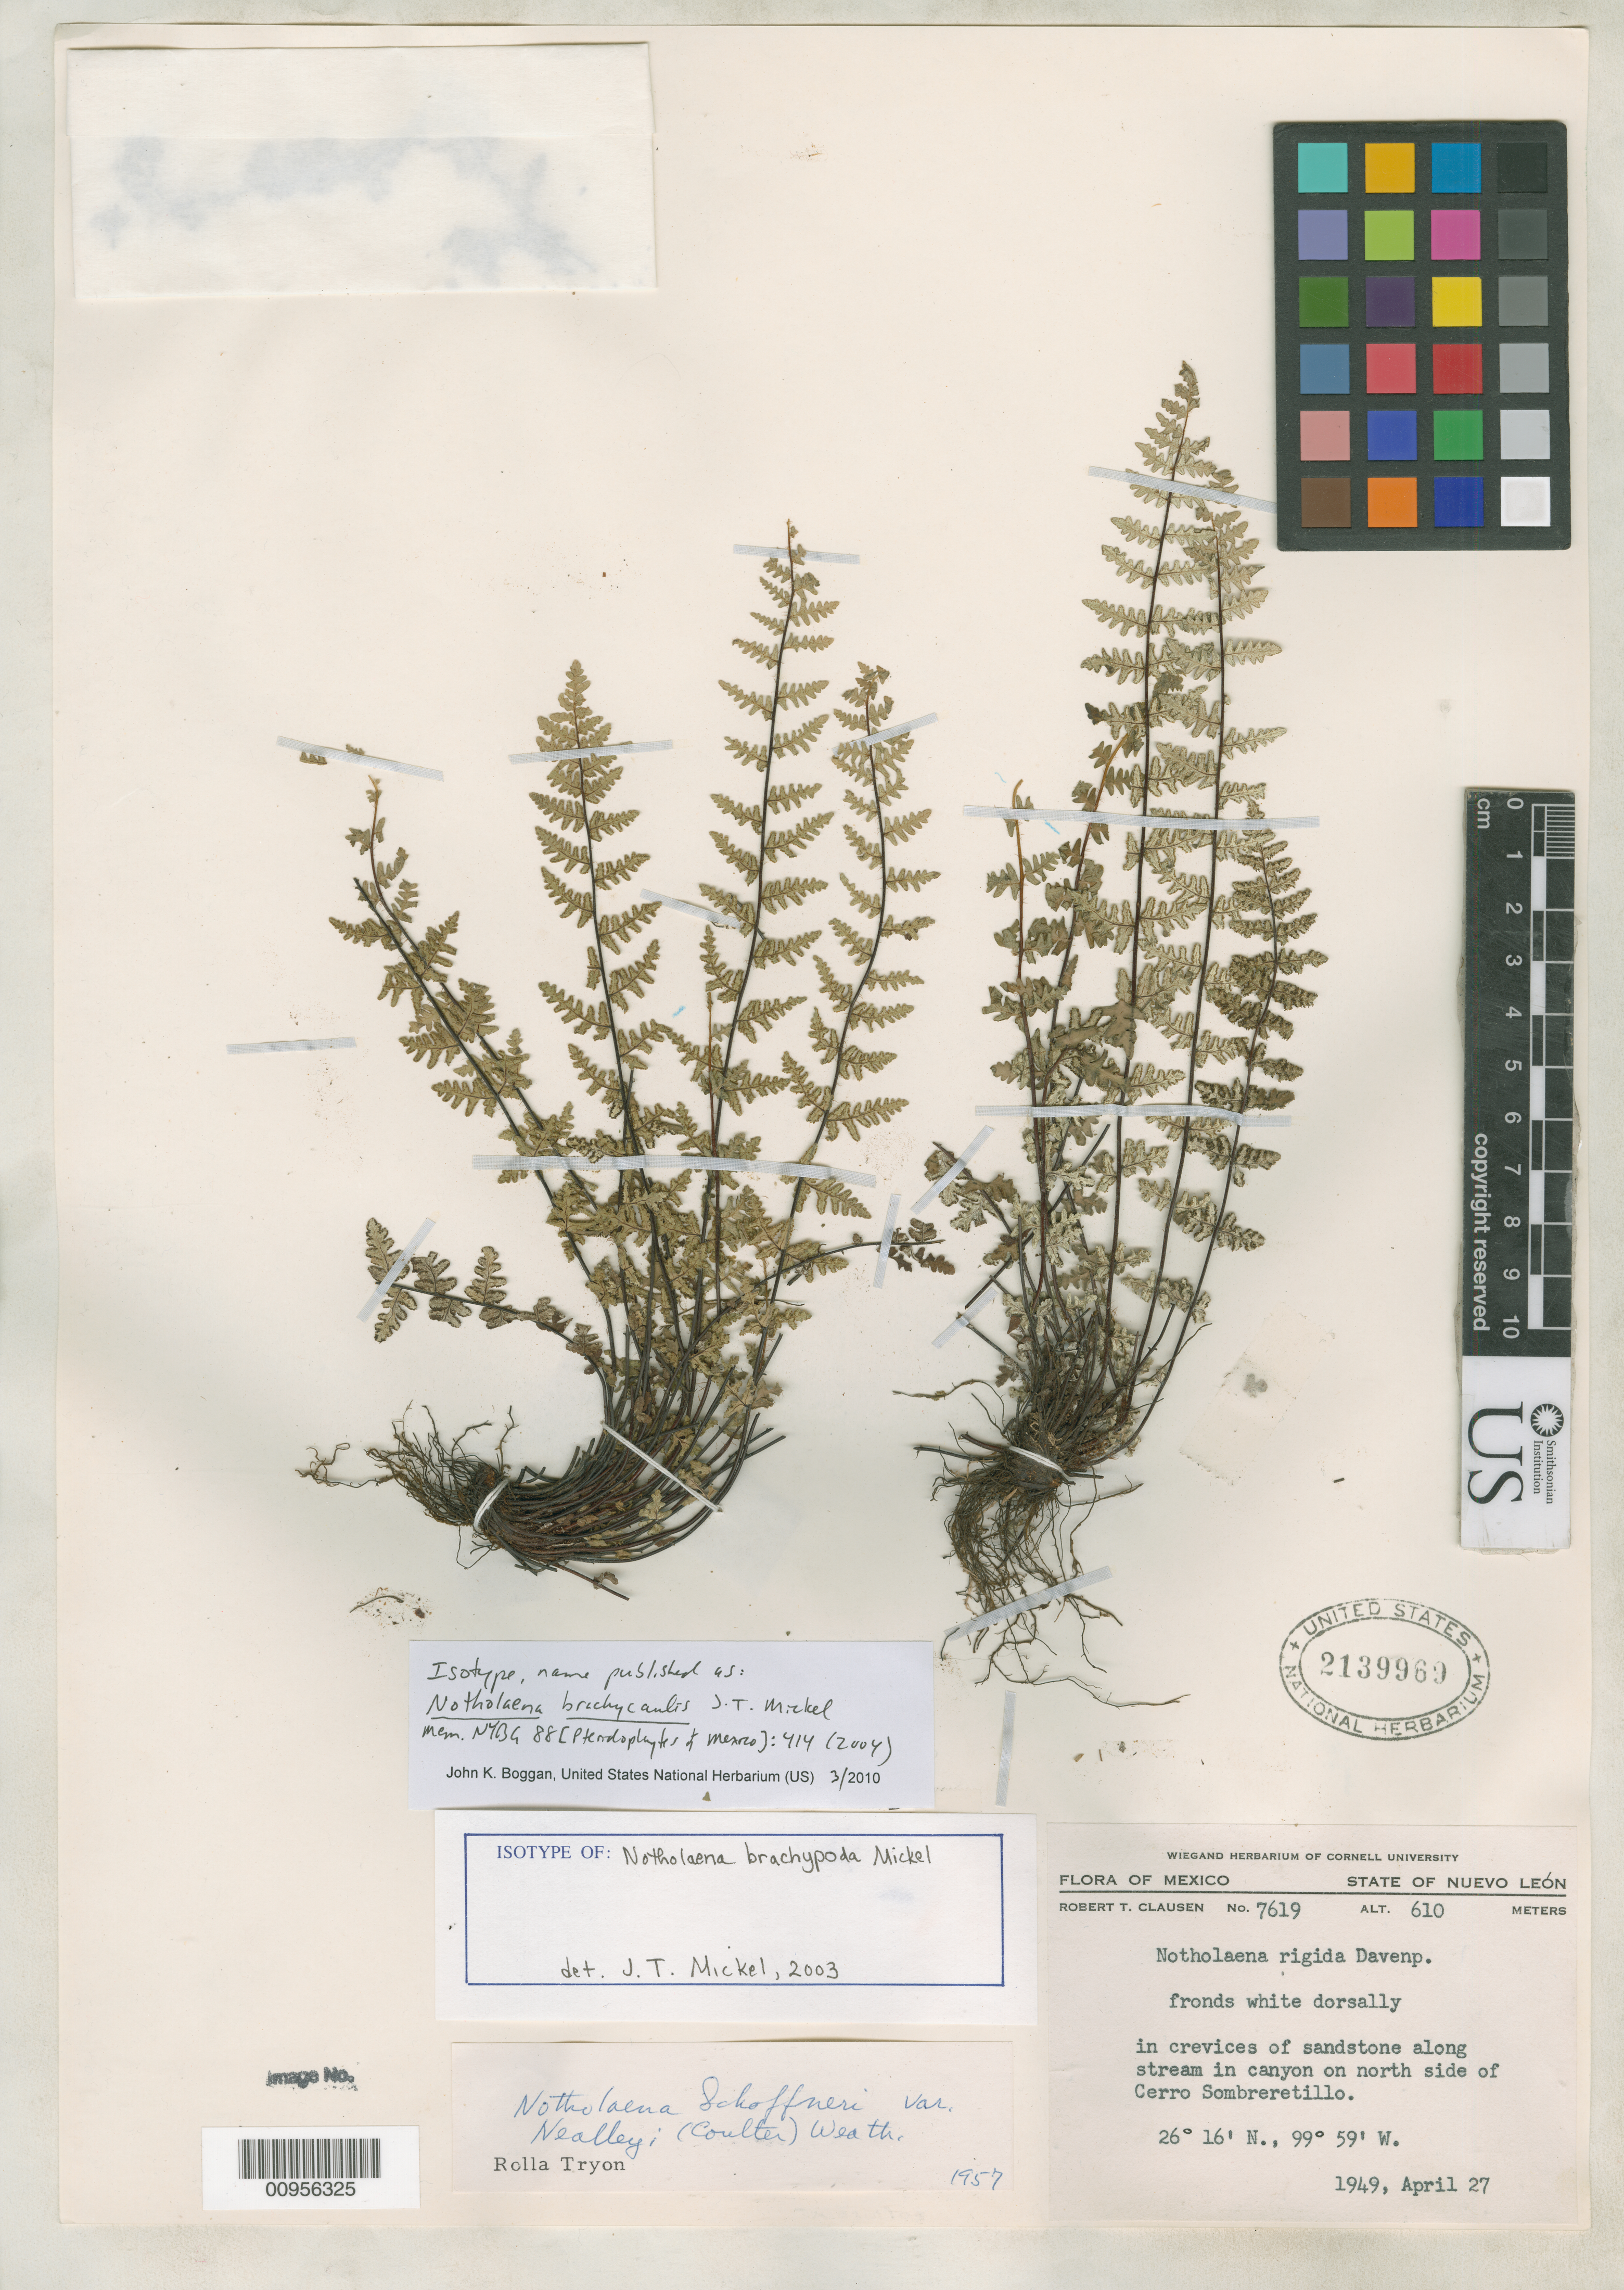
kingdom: Plantae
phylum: Tracheophyta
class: Polypodiopsida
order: Polypodiales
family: Pteridaceae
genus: Notholaena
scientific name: Notholaena brachycaulis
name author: Mickel in Mickel & A.R. Sm.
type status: Isotype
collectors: R. T. Clausen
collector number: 7619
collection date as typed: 27 Apr 1949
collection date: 1949-04-27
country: Mexico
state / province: Nuevo León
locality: North side of Cerro Sombreretillo.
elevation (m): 610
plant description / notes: Annotated by Mickel (2003) as Notholaena "brachypoda", specific epithet published as "brachycaulis".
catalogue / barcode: US 2139969